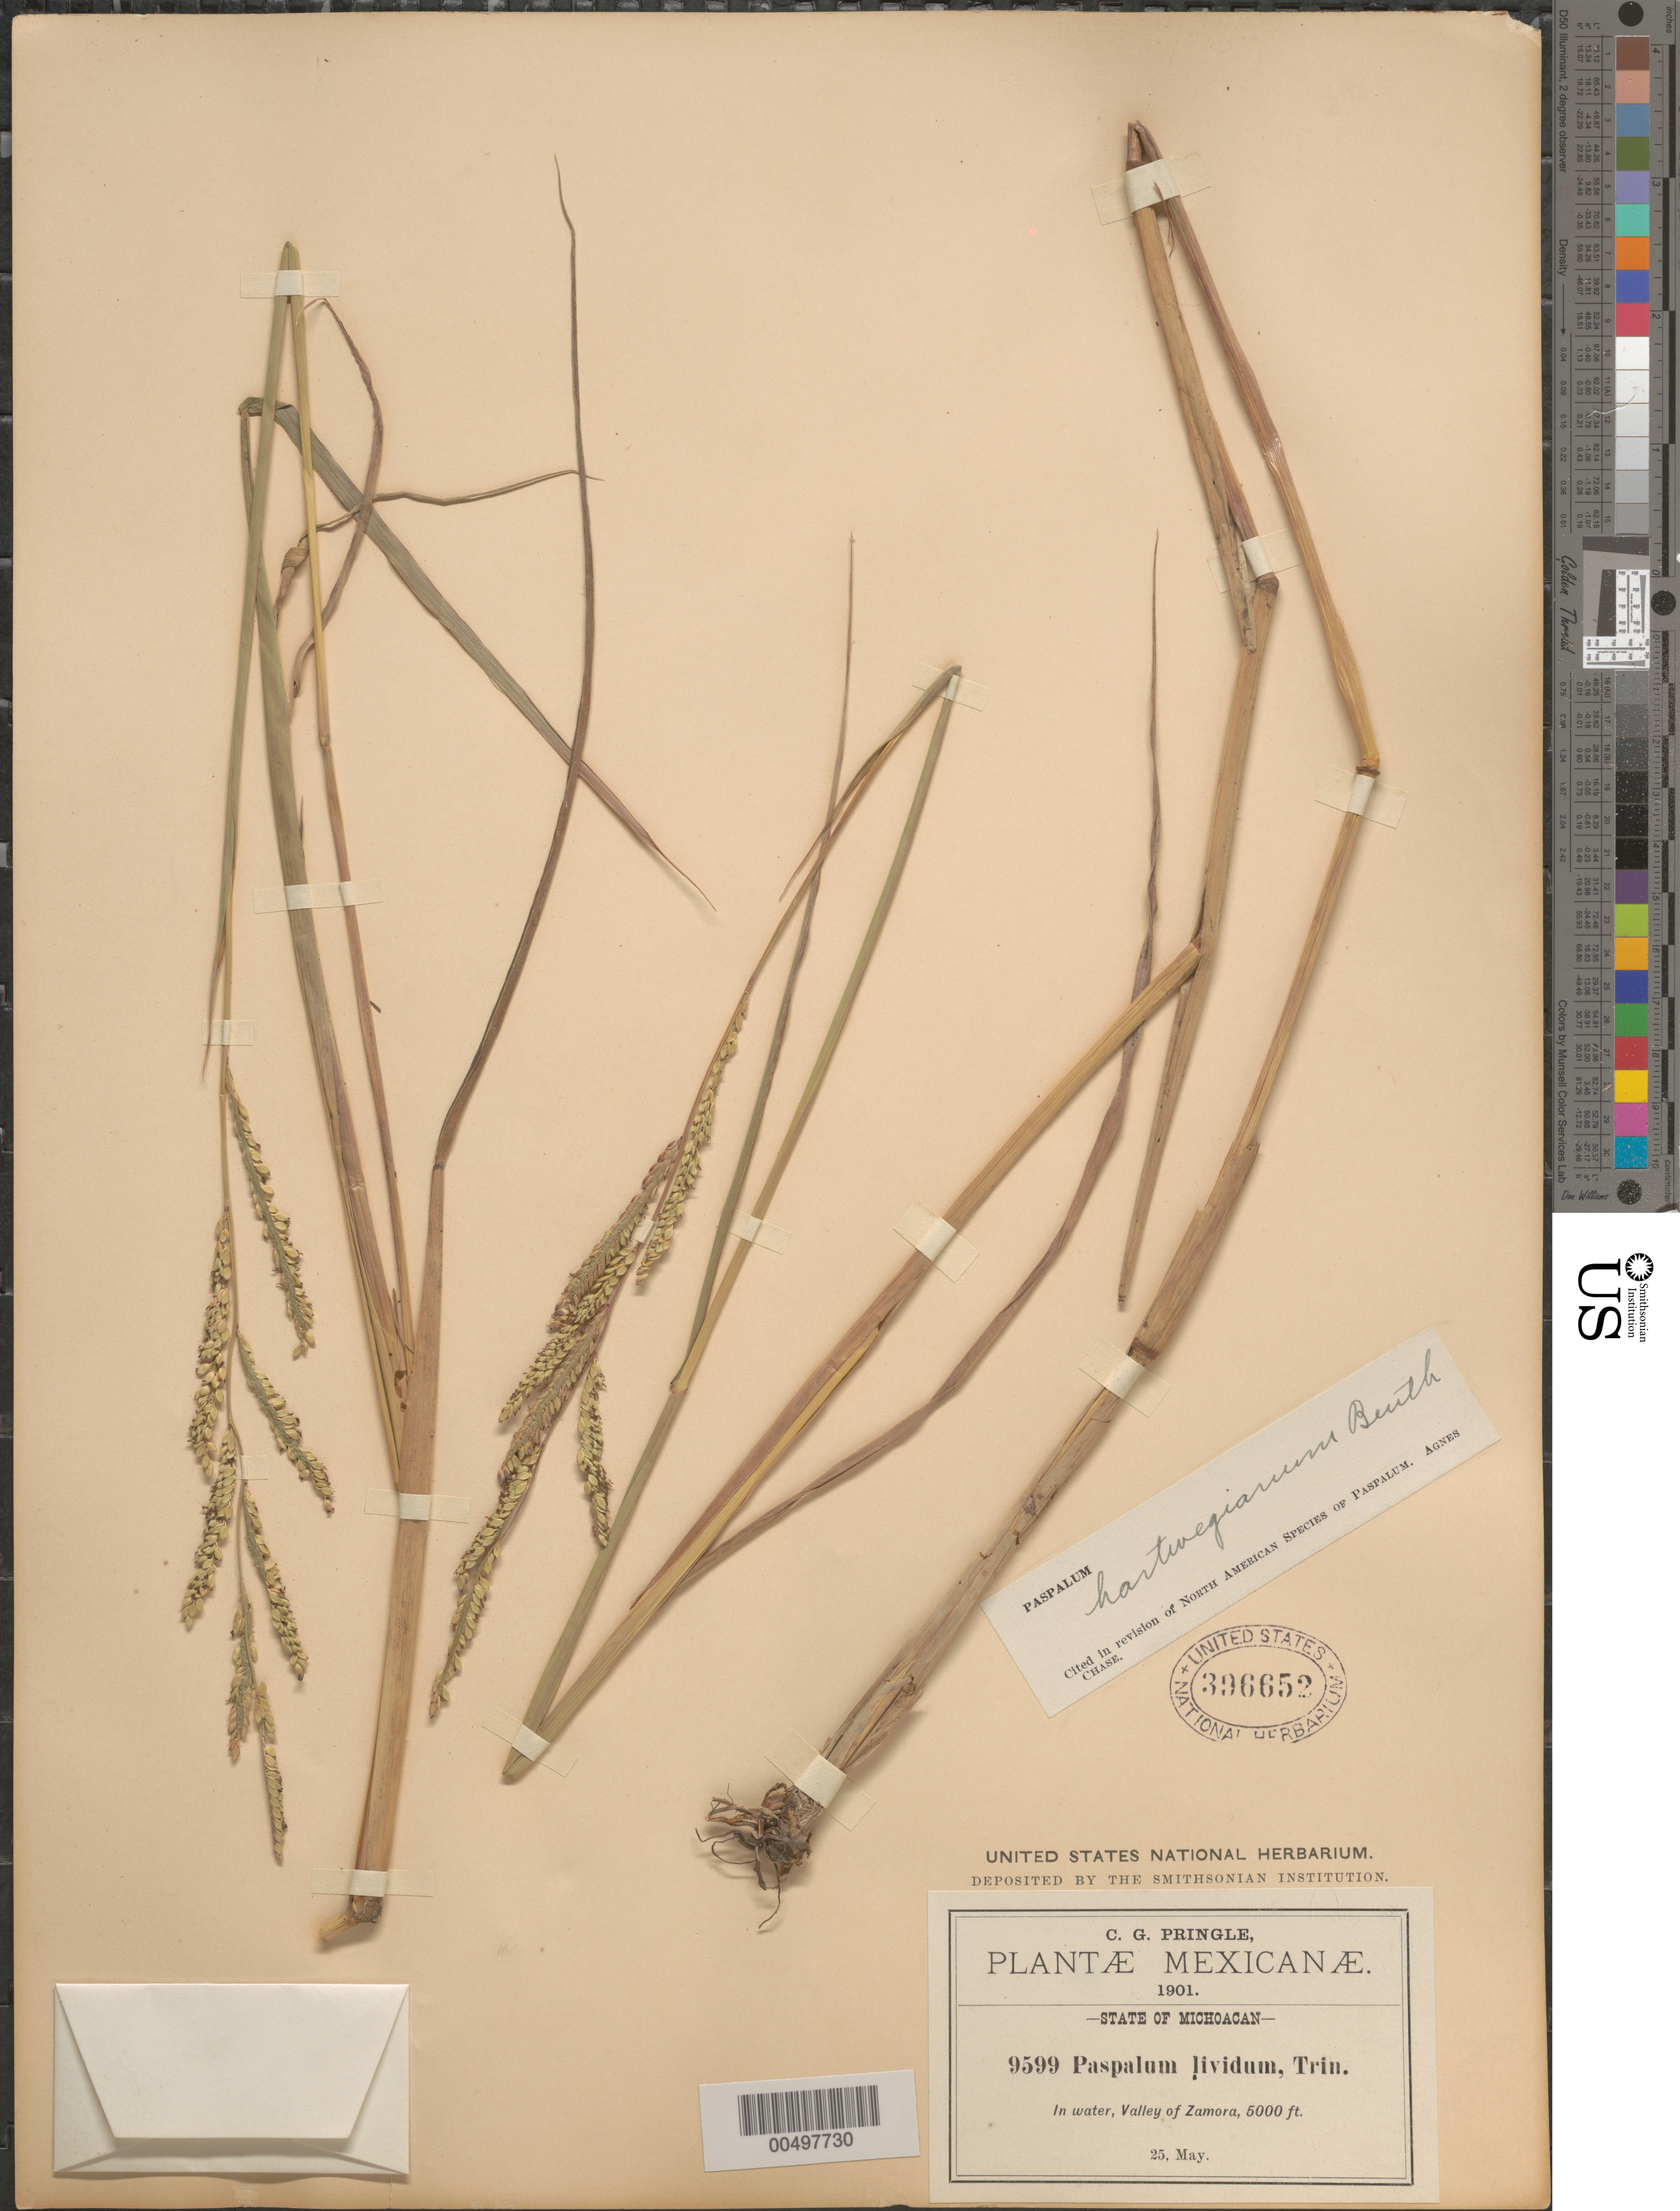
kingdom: Plantae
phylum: Tracheophyta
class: Liliopsida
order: Poales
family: Poaceae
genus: Paspalum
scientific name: Paspalum hartwegianum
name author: E. Fourn.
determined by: Chase, [M.] Agnes, (US)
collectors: C. G. Pringle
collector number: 9599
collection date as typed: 25 May 1901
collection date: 1901-05-25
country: Mexico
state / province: Michoacán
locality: Valley of Zamora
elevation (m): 1524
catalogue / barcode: US 396652